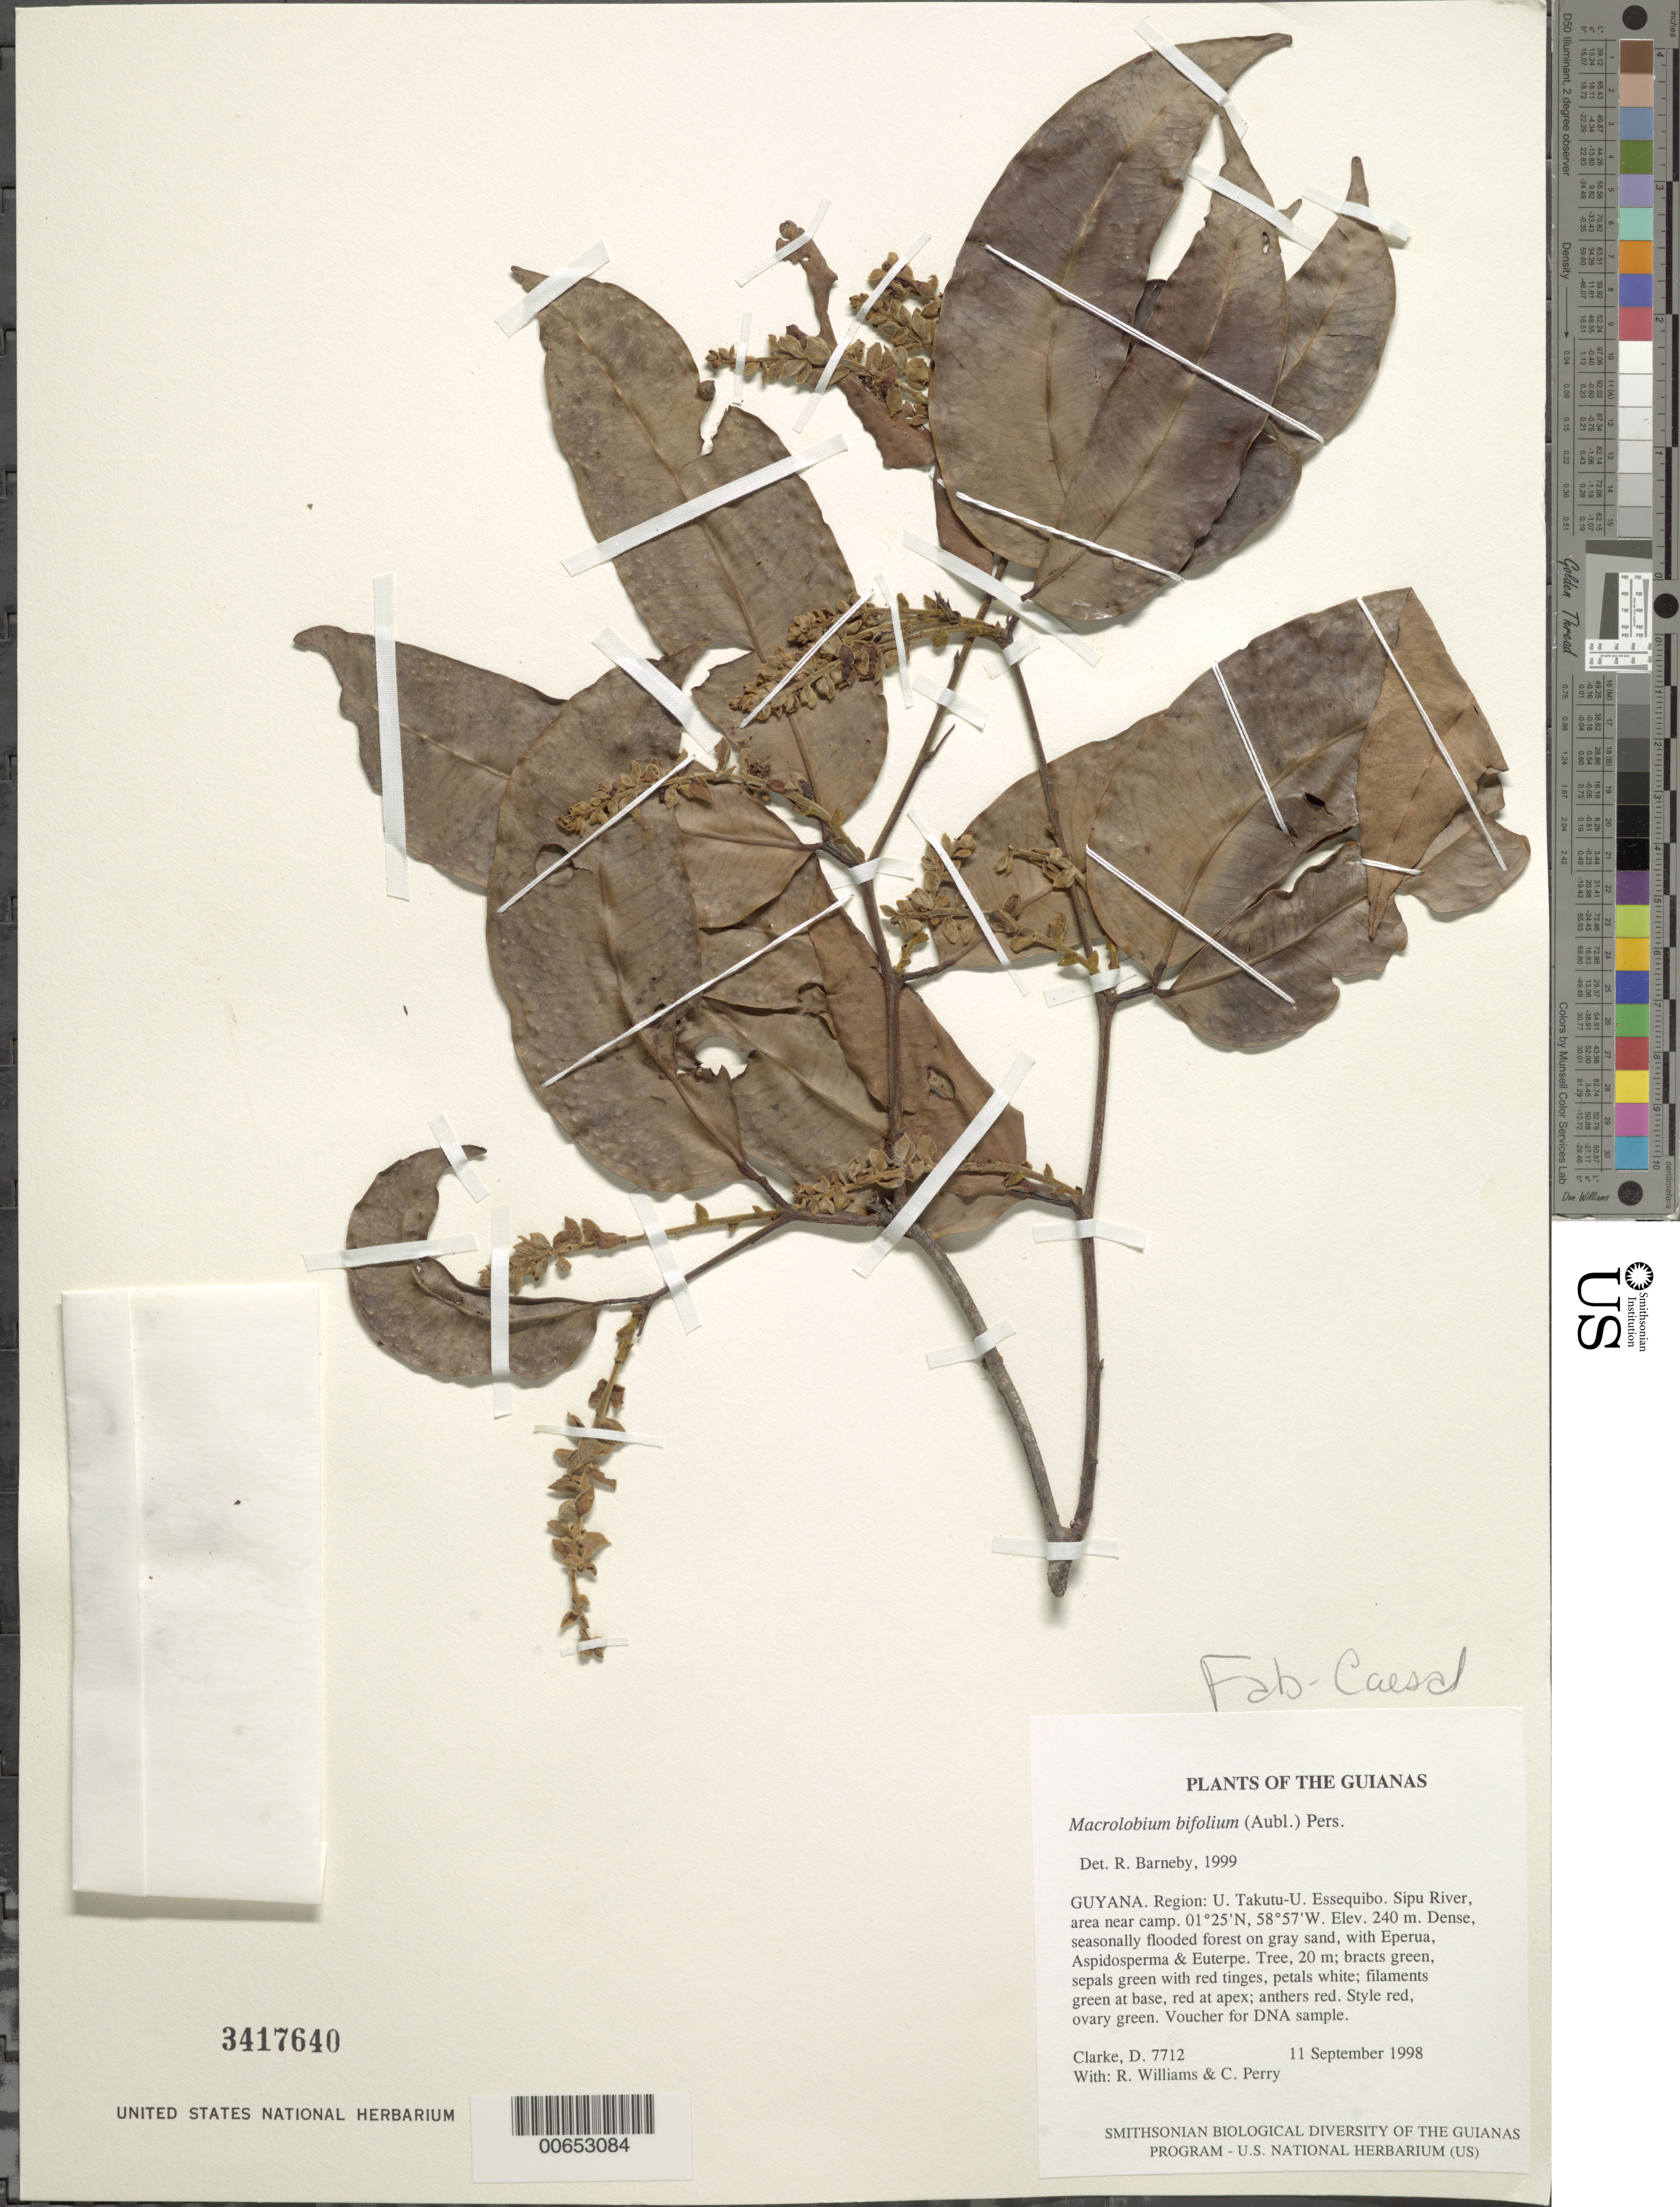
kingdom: Plantae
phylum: Tracheophyta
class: Magnoliopsida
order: Fabales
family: Fabaceae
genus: Macrolobium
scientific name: Macrolobium bifolium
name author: (Aubl.) Pers.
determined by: Barneby, Rupert C., (NY)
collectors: H. D. Clarke, R. Williams & C. Perry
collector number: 7712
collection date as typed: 11 September 1998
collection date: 1998-09-11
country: Guyana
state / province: U. Takutu-U. Essequibo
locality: Sipu River, area near camp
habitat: Dense, seasonally flooded forest on gray sand, with Eperua, Aspidosperma & Euterpe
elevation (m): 240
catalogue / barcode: US 3417640